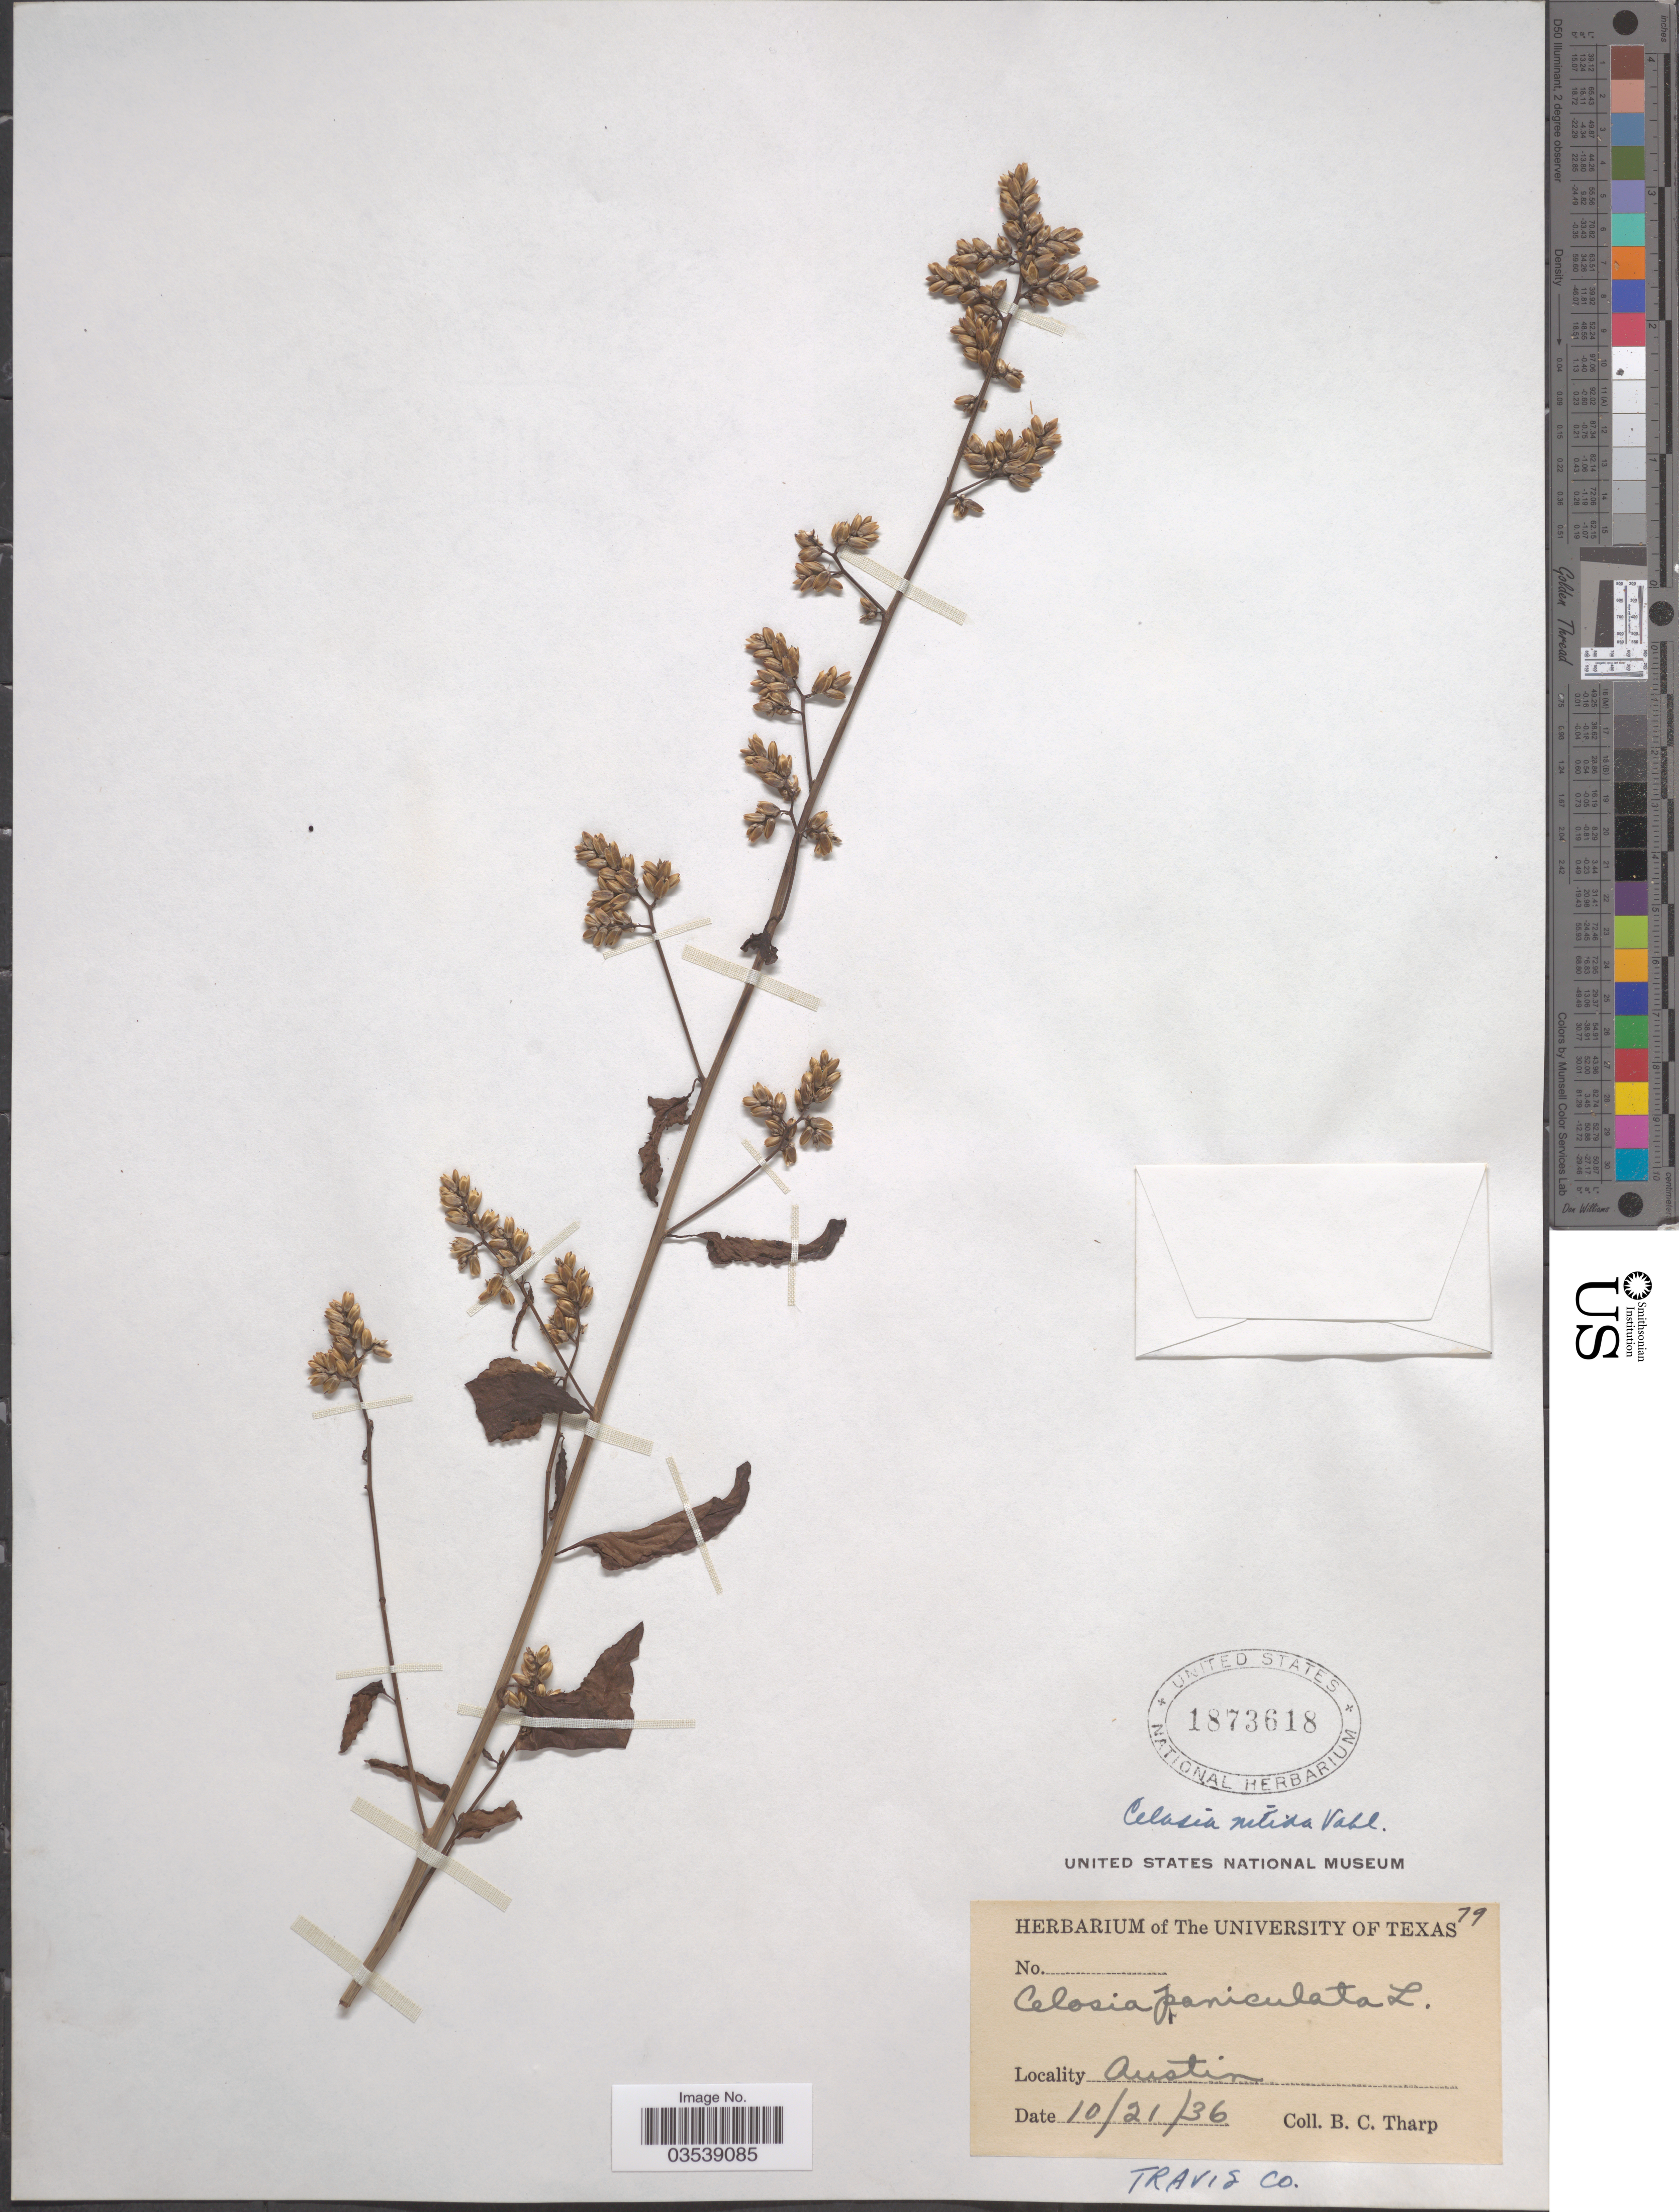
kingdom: Plantae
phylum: Tracheophyta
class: Magnoliopsida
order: Caryophyllales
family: Amaranthaceae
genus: Celosia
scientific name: Celosia nitida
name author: Vahl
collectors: B. C. Tharp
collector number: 79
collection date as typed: Transcribed d/m/y: 21/10/36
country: United States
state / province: Texas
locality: Austin. Travis Co.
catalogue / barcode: US 1873618